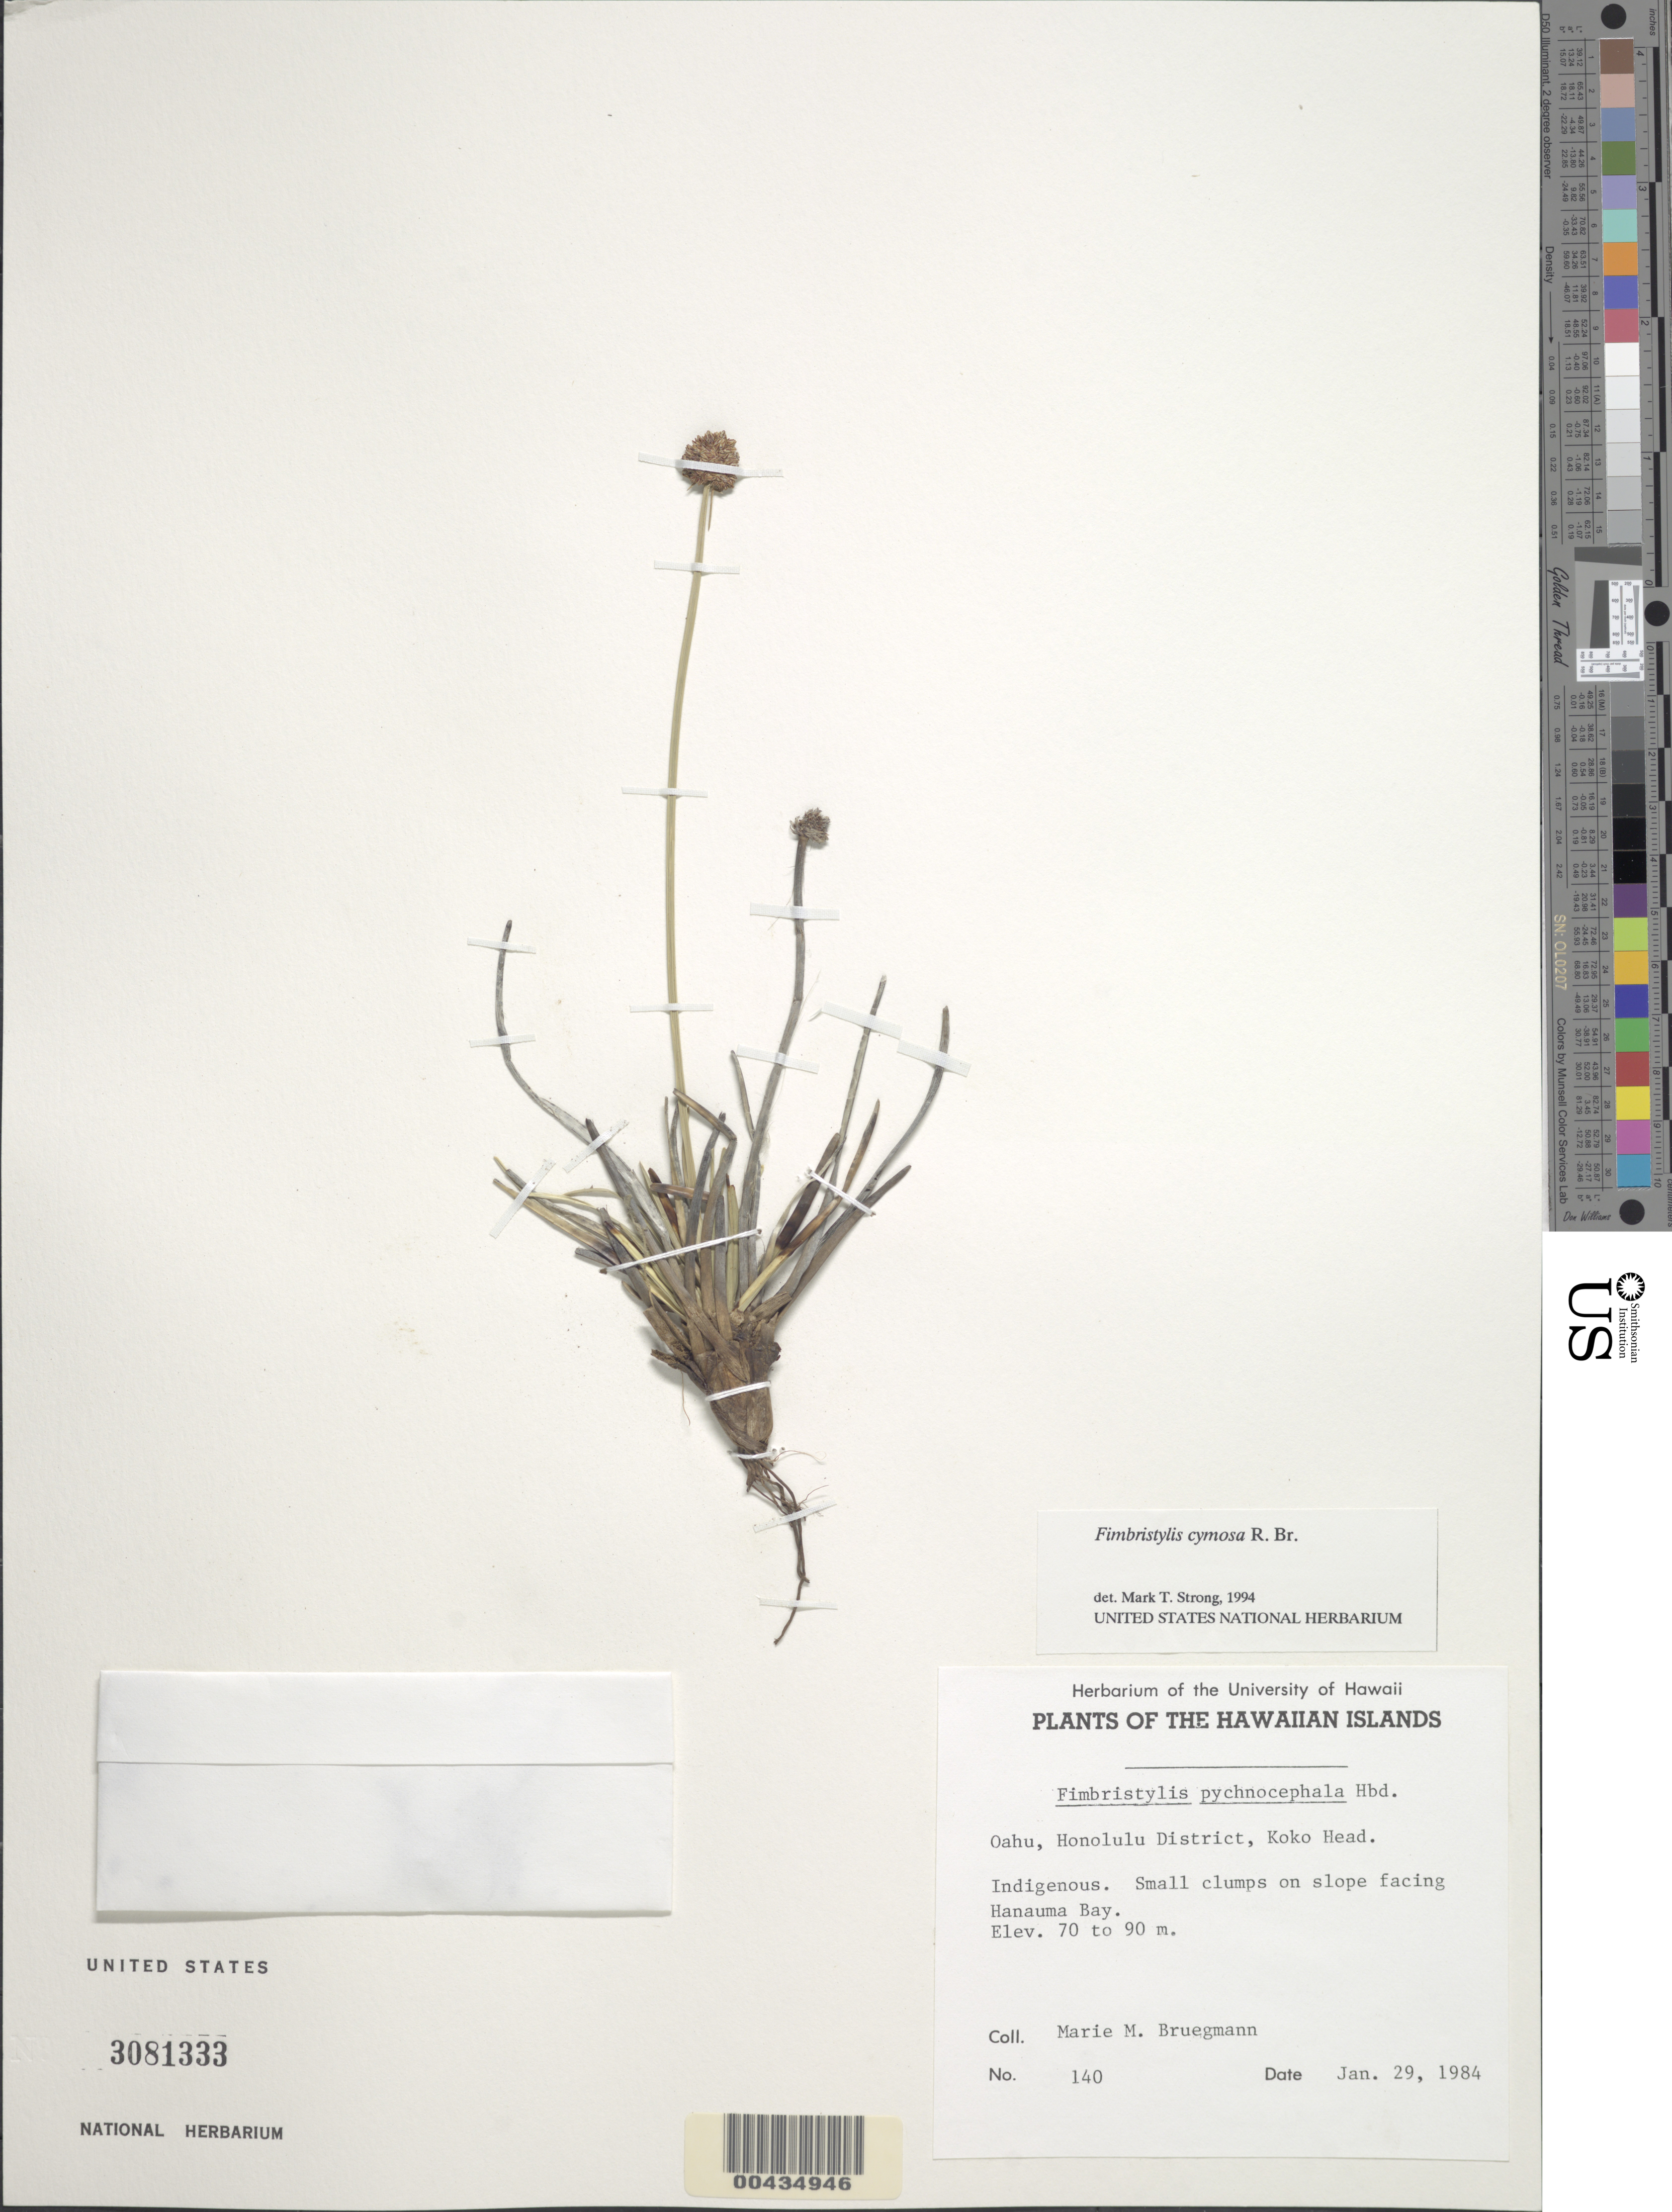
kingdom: Plantae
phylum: Tracheophyta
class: Liliopsida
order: Poales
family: Cyperaceae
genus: Fimbristylis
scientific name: Fimbristylis cymosa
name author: R. Br.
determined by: Strong, M. T., (US), Smithsonian Institution - National Museum of Natural History (UNITED STATES)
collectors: M. Bruegmann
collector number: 140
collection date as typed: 29 Jan 1984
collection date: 1984-01-29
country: United States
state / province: Hawaii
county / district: Honolulu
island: Oahu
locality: Honolulu District, Koko Head. On slope facing Hanauma Bay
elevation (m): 70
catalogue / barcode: US 3081333